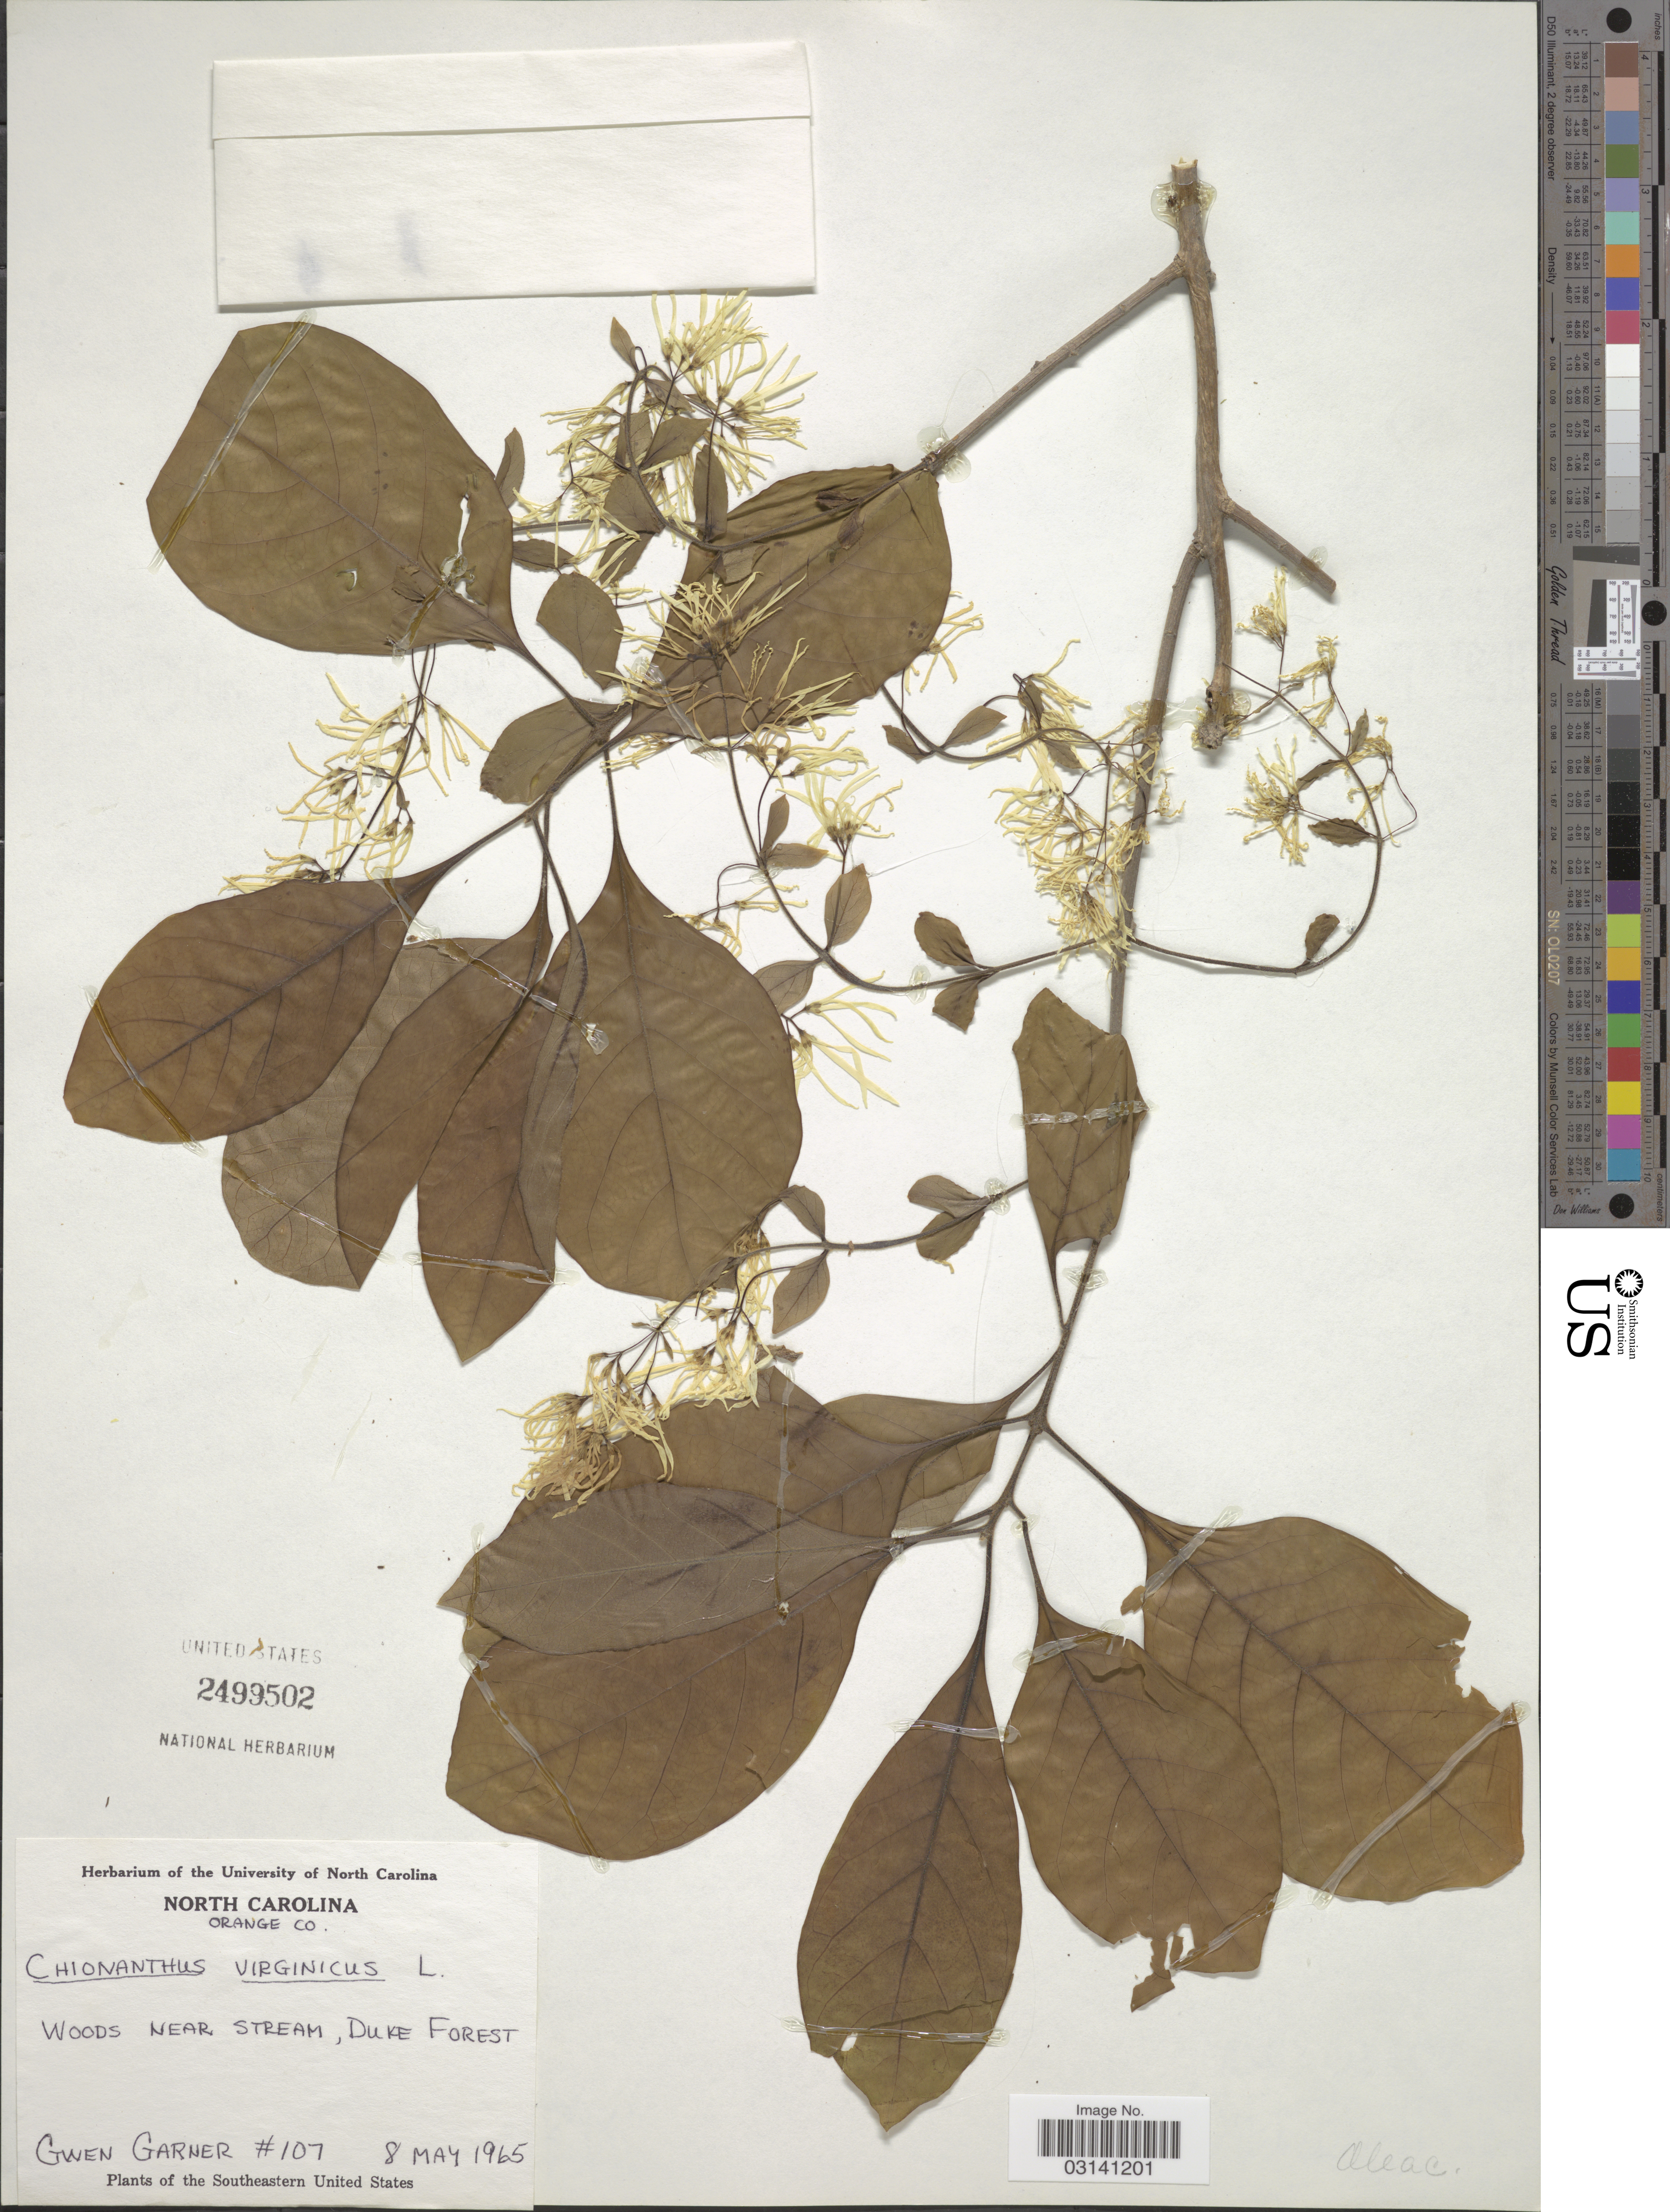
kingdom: Plantae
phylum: Tracheophyta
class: Magnoliopsida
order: Lamiales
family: Oleaceae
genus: Chionanthus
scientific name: Chionanthus virginicus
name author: L.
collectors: G. Garner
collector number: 107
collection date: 1965-05-08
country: United States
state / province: North Carolina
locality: Orange Co., Woods near Stream, Duke Forest, Southeastern United States.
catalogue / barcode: US 2499502